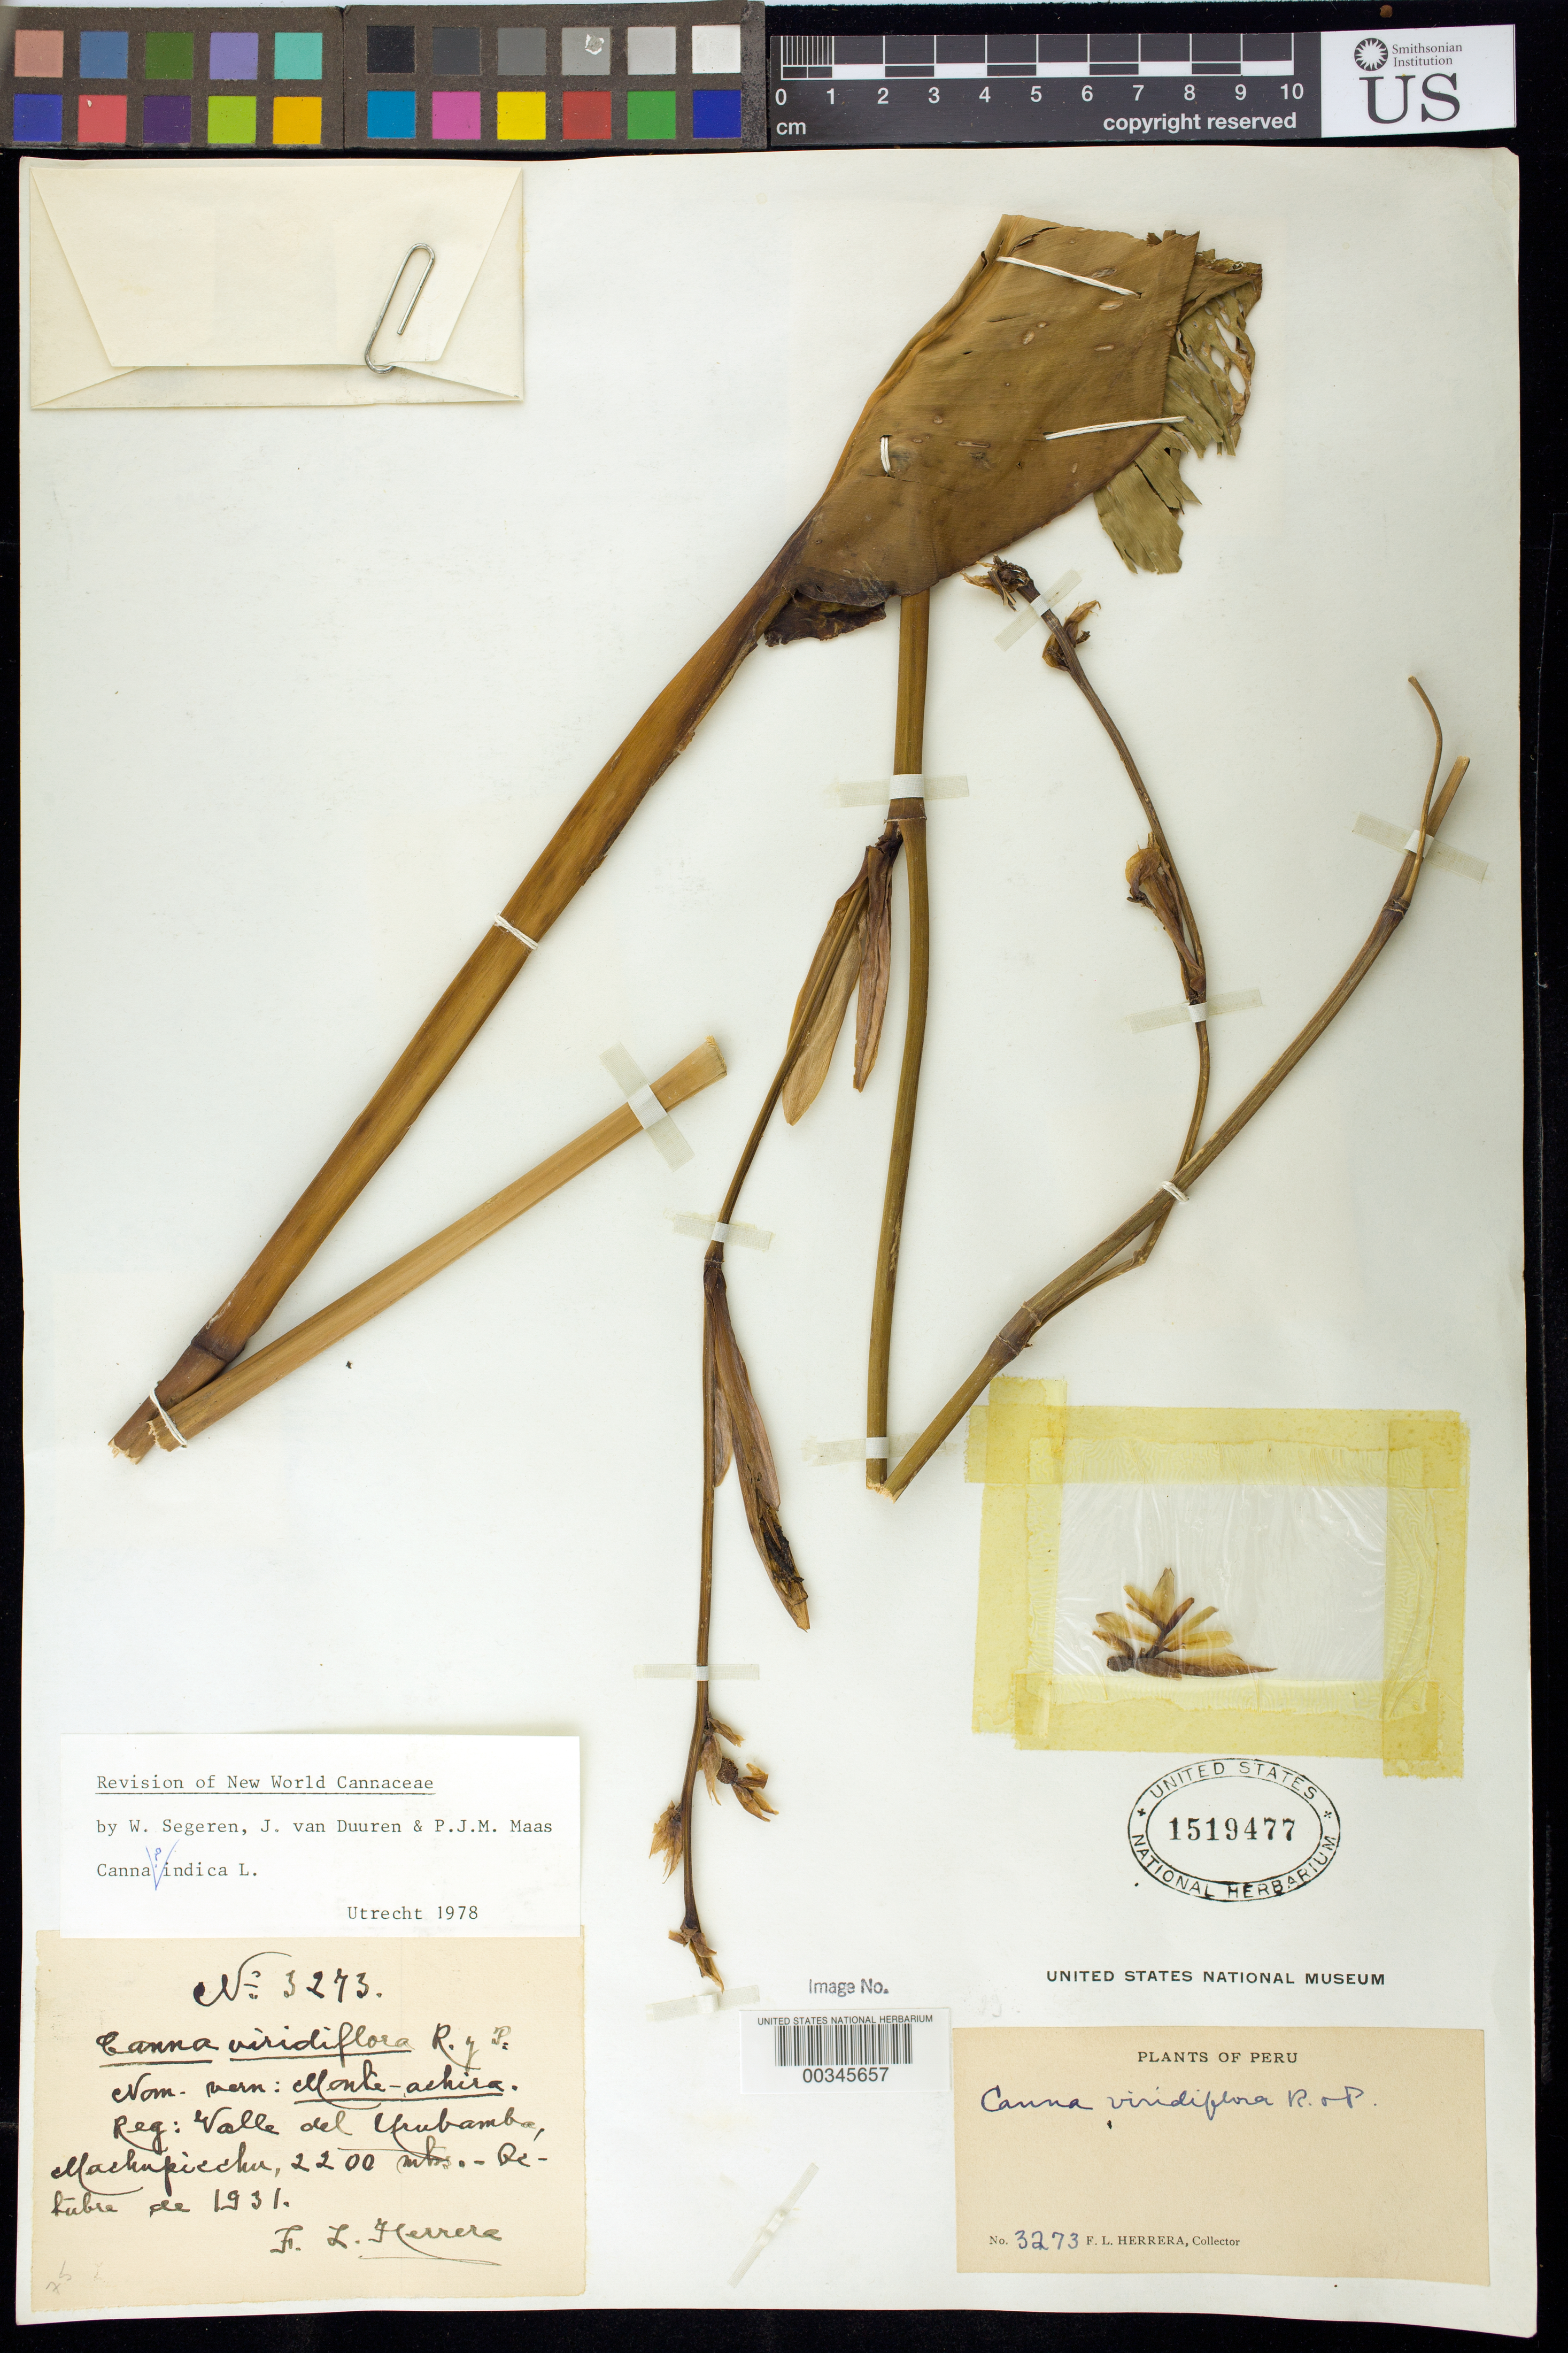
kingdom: Plantae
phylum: Tracheophyta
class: Liliopsida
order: Zingiberales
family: Cannaceae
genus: Canna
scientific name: Canna indica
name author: L.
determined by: Segeren, W.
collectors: F. L. Herrera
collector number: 3273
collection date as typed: Oct 1931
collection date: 1931-10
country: Peru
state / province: Cusco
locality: Reg: Valle del Urubamba, Machupicchu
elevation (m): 2200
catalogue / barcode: US 1519477